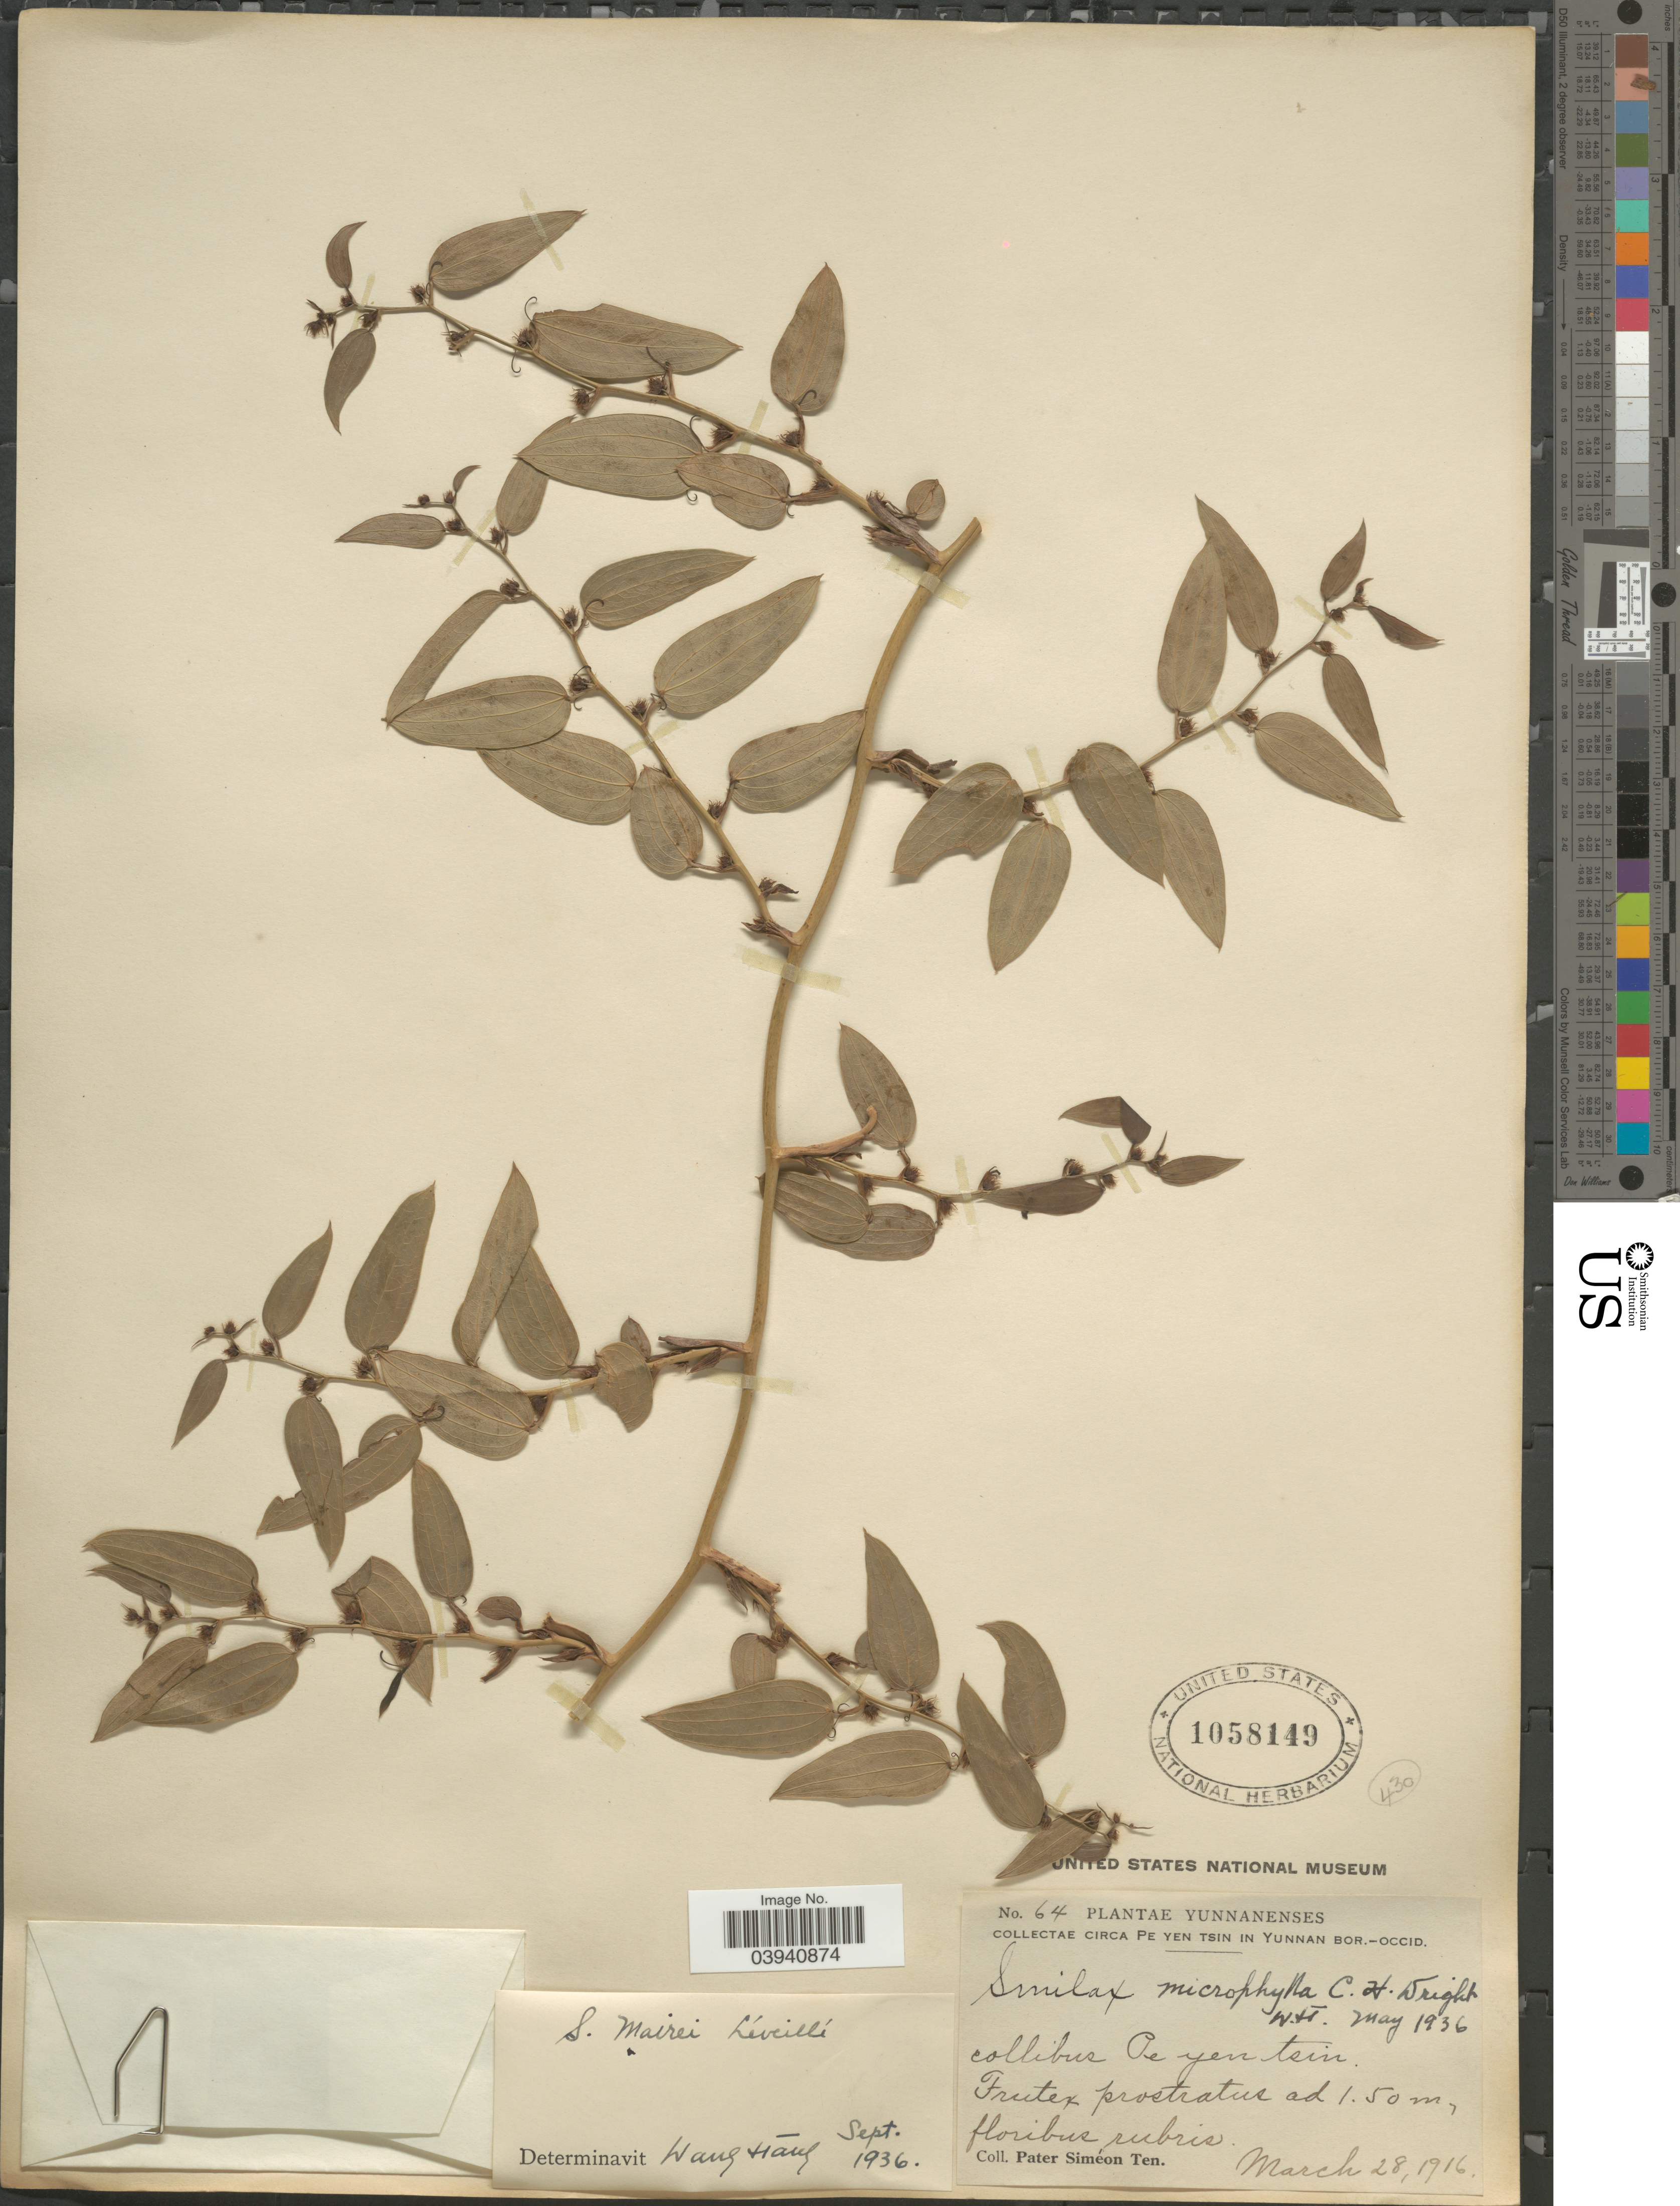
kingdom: Plantae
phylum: Tracheophyta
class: Liliopsida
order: Liliales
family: Smilacaceae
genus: Smilax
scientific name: Smilax mairei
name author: H. Lév.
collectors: P. S. Ten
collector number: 64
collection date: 1916-03-28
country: China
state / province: Yunnan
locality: Circa Pe Yen Tsin in Yunnan Bor.-Occid. Collibus Pe yen tsin.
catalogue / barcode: US 1058149